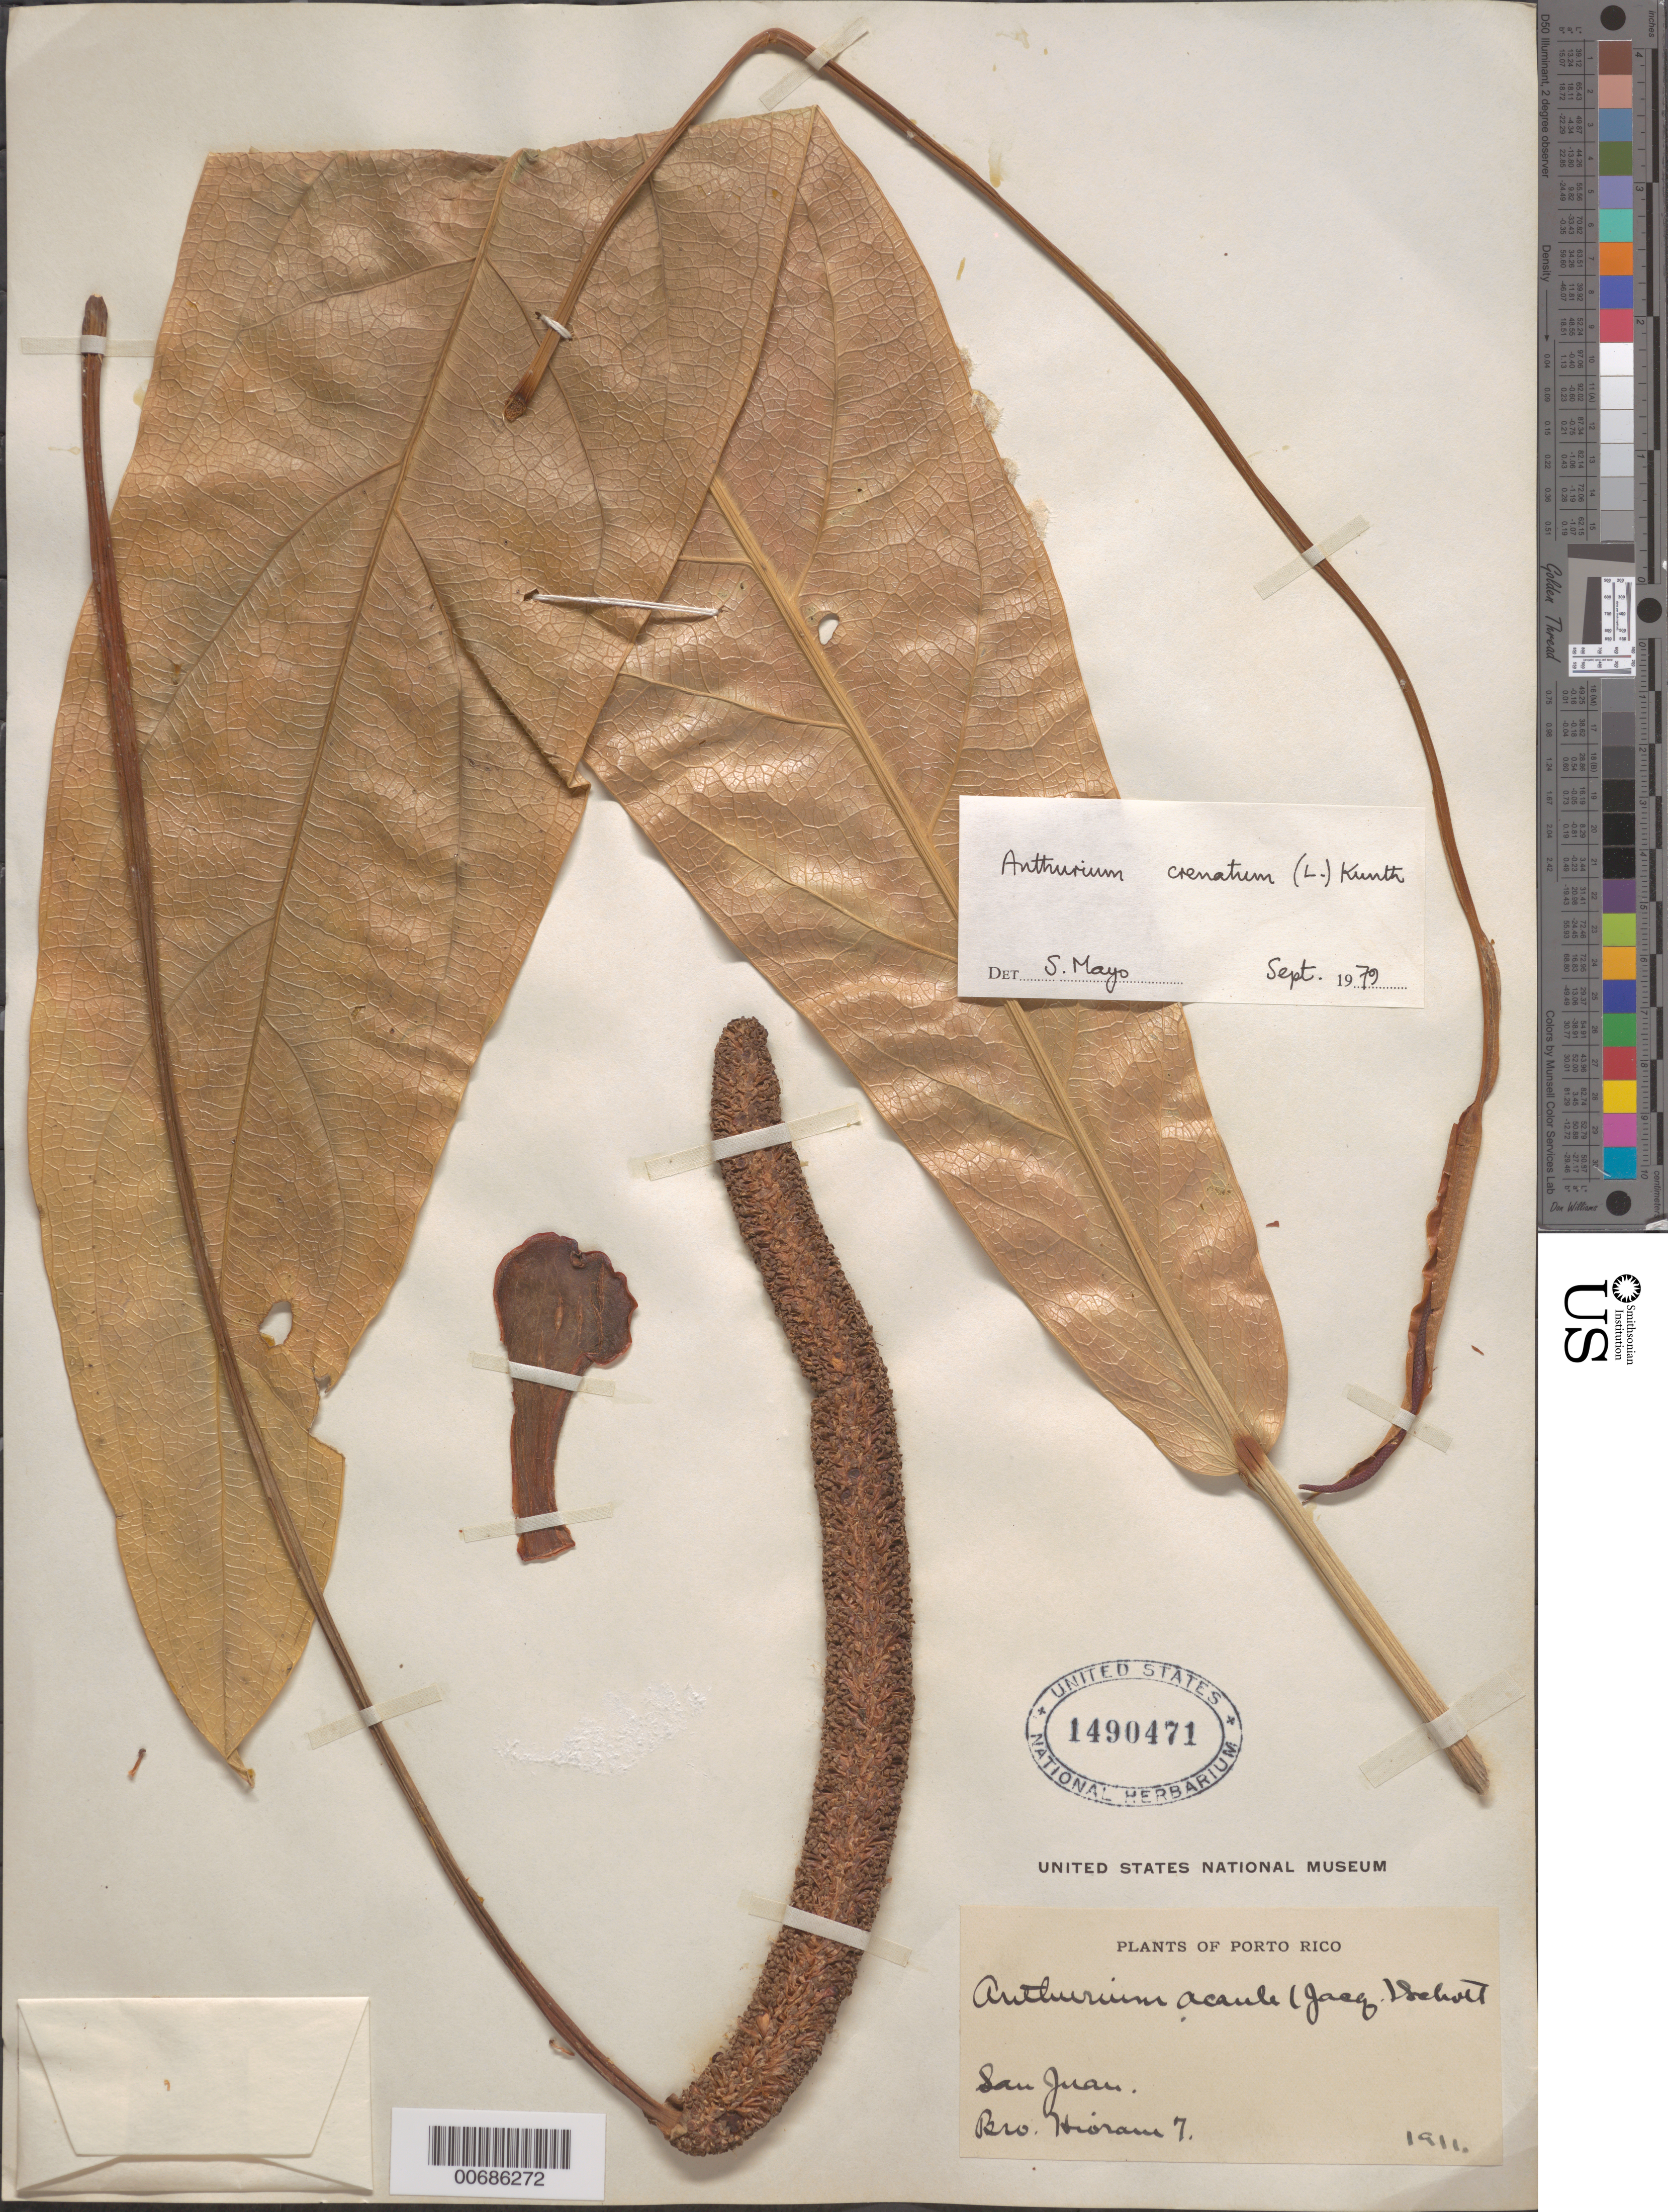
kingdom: Plantae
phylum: Tracheophyta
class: Liliopsida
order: Alismatales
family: Araceae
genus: Anthurium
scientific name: Anthurium crenatum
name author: (L.) Kunth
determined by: Mayo, S.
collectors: Bro. Hioram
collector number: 7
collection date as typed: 1911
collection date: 1911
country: Puerto Rico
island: Greater Antilles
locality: San Juan, vic of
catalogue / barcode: US 1490471